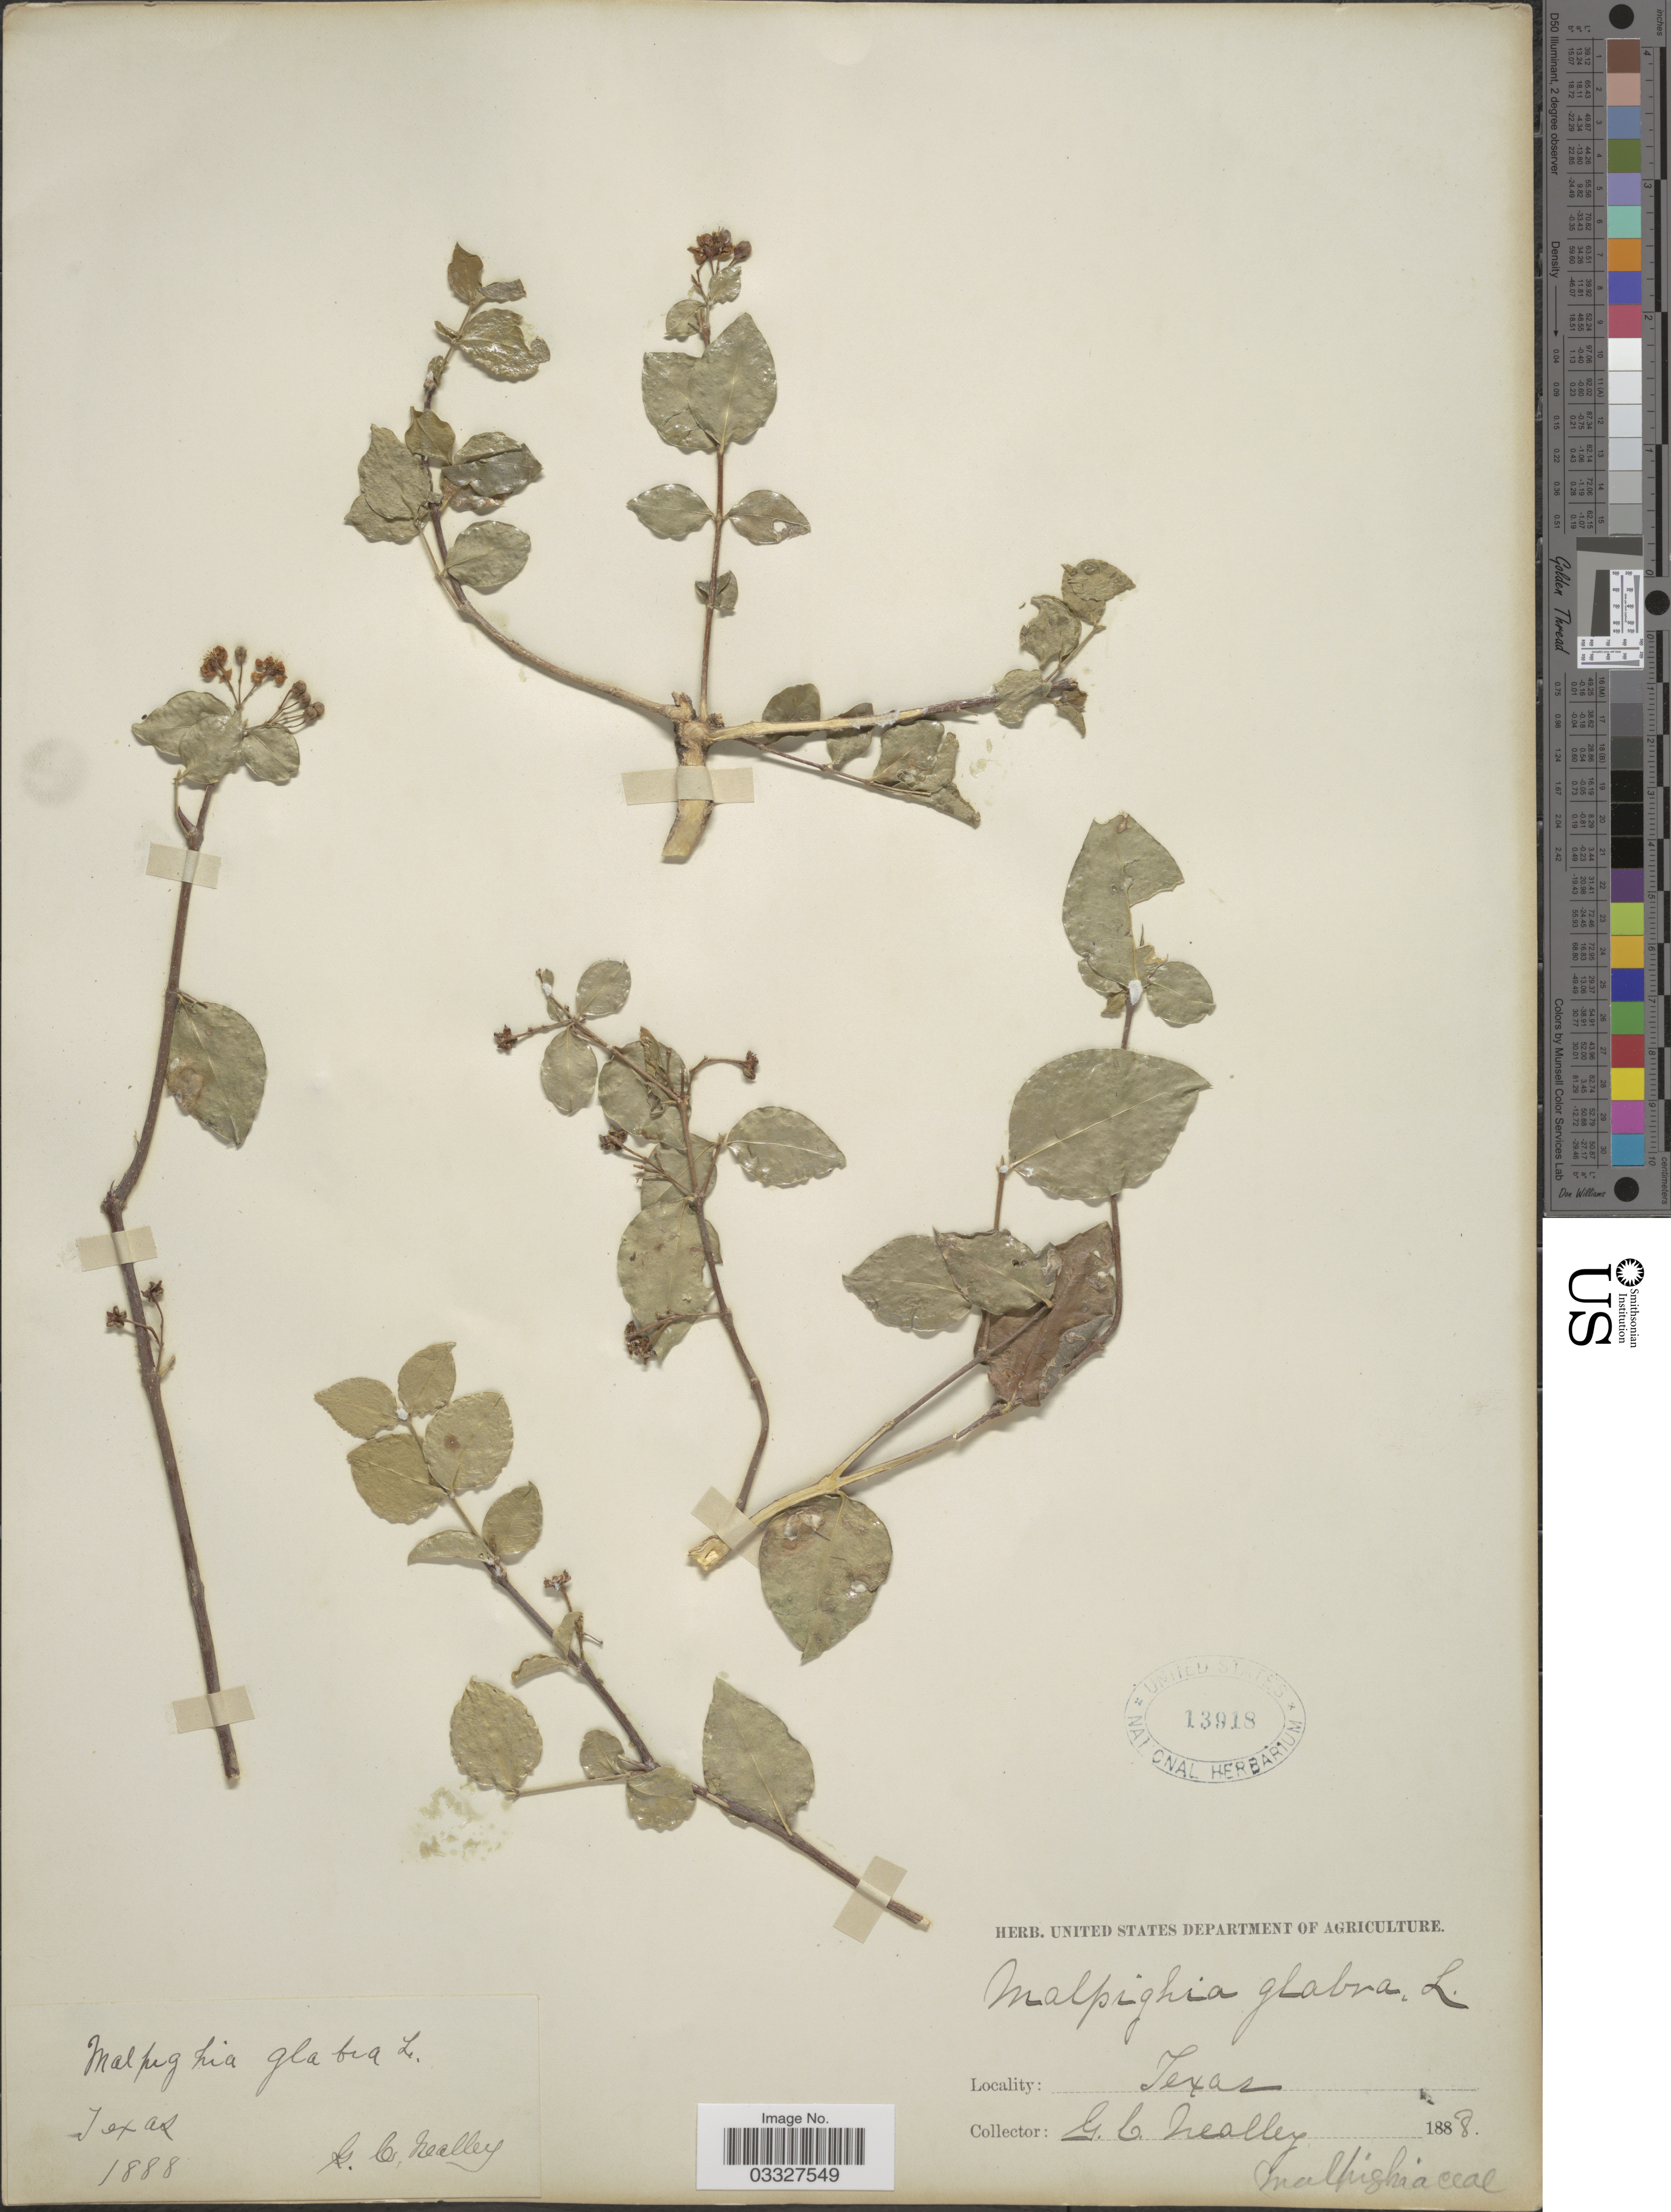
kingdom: Plantae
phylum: Tracheophyta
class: Magnoliopsida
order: Malpighiales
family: Malpighiaceae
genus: Malpighia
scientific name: Malpighia glabra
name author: L.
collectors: G. C. Nealley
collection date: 1888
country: United States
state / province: Texas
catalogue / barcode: US 13918